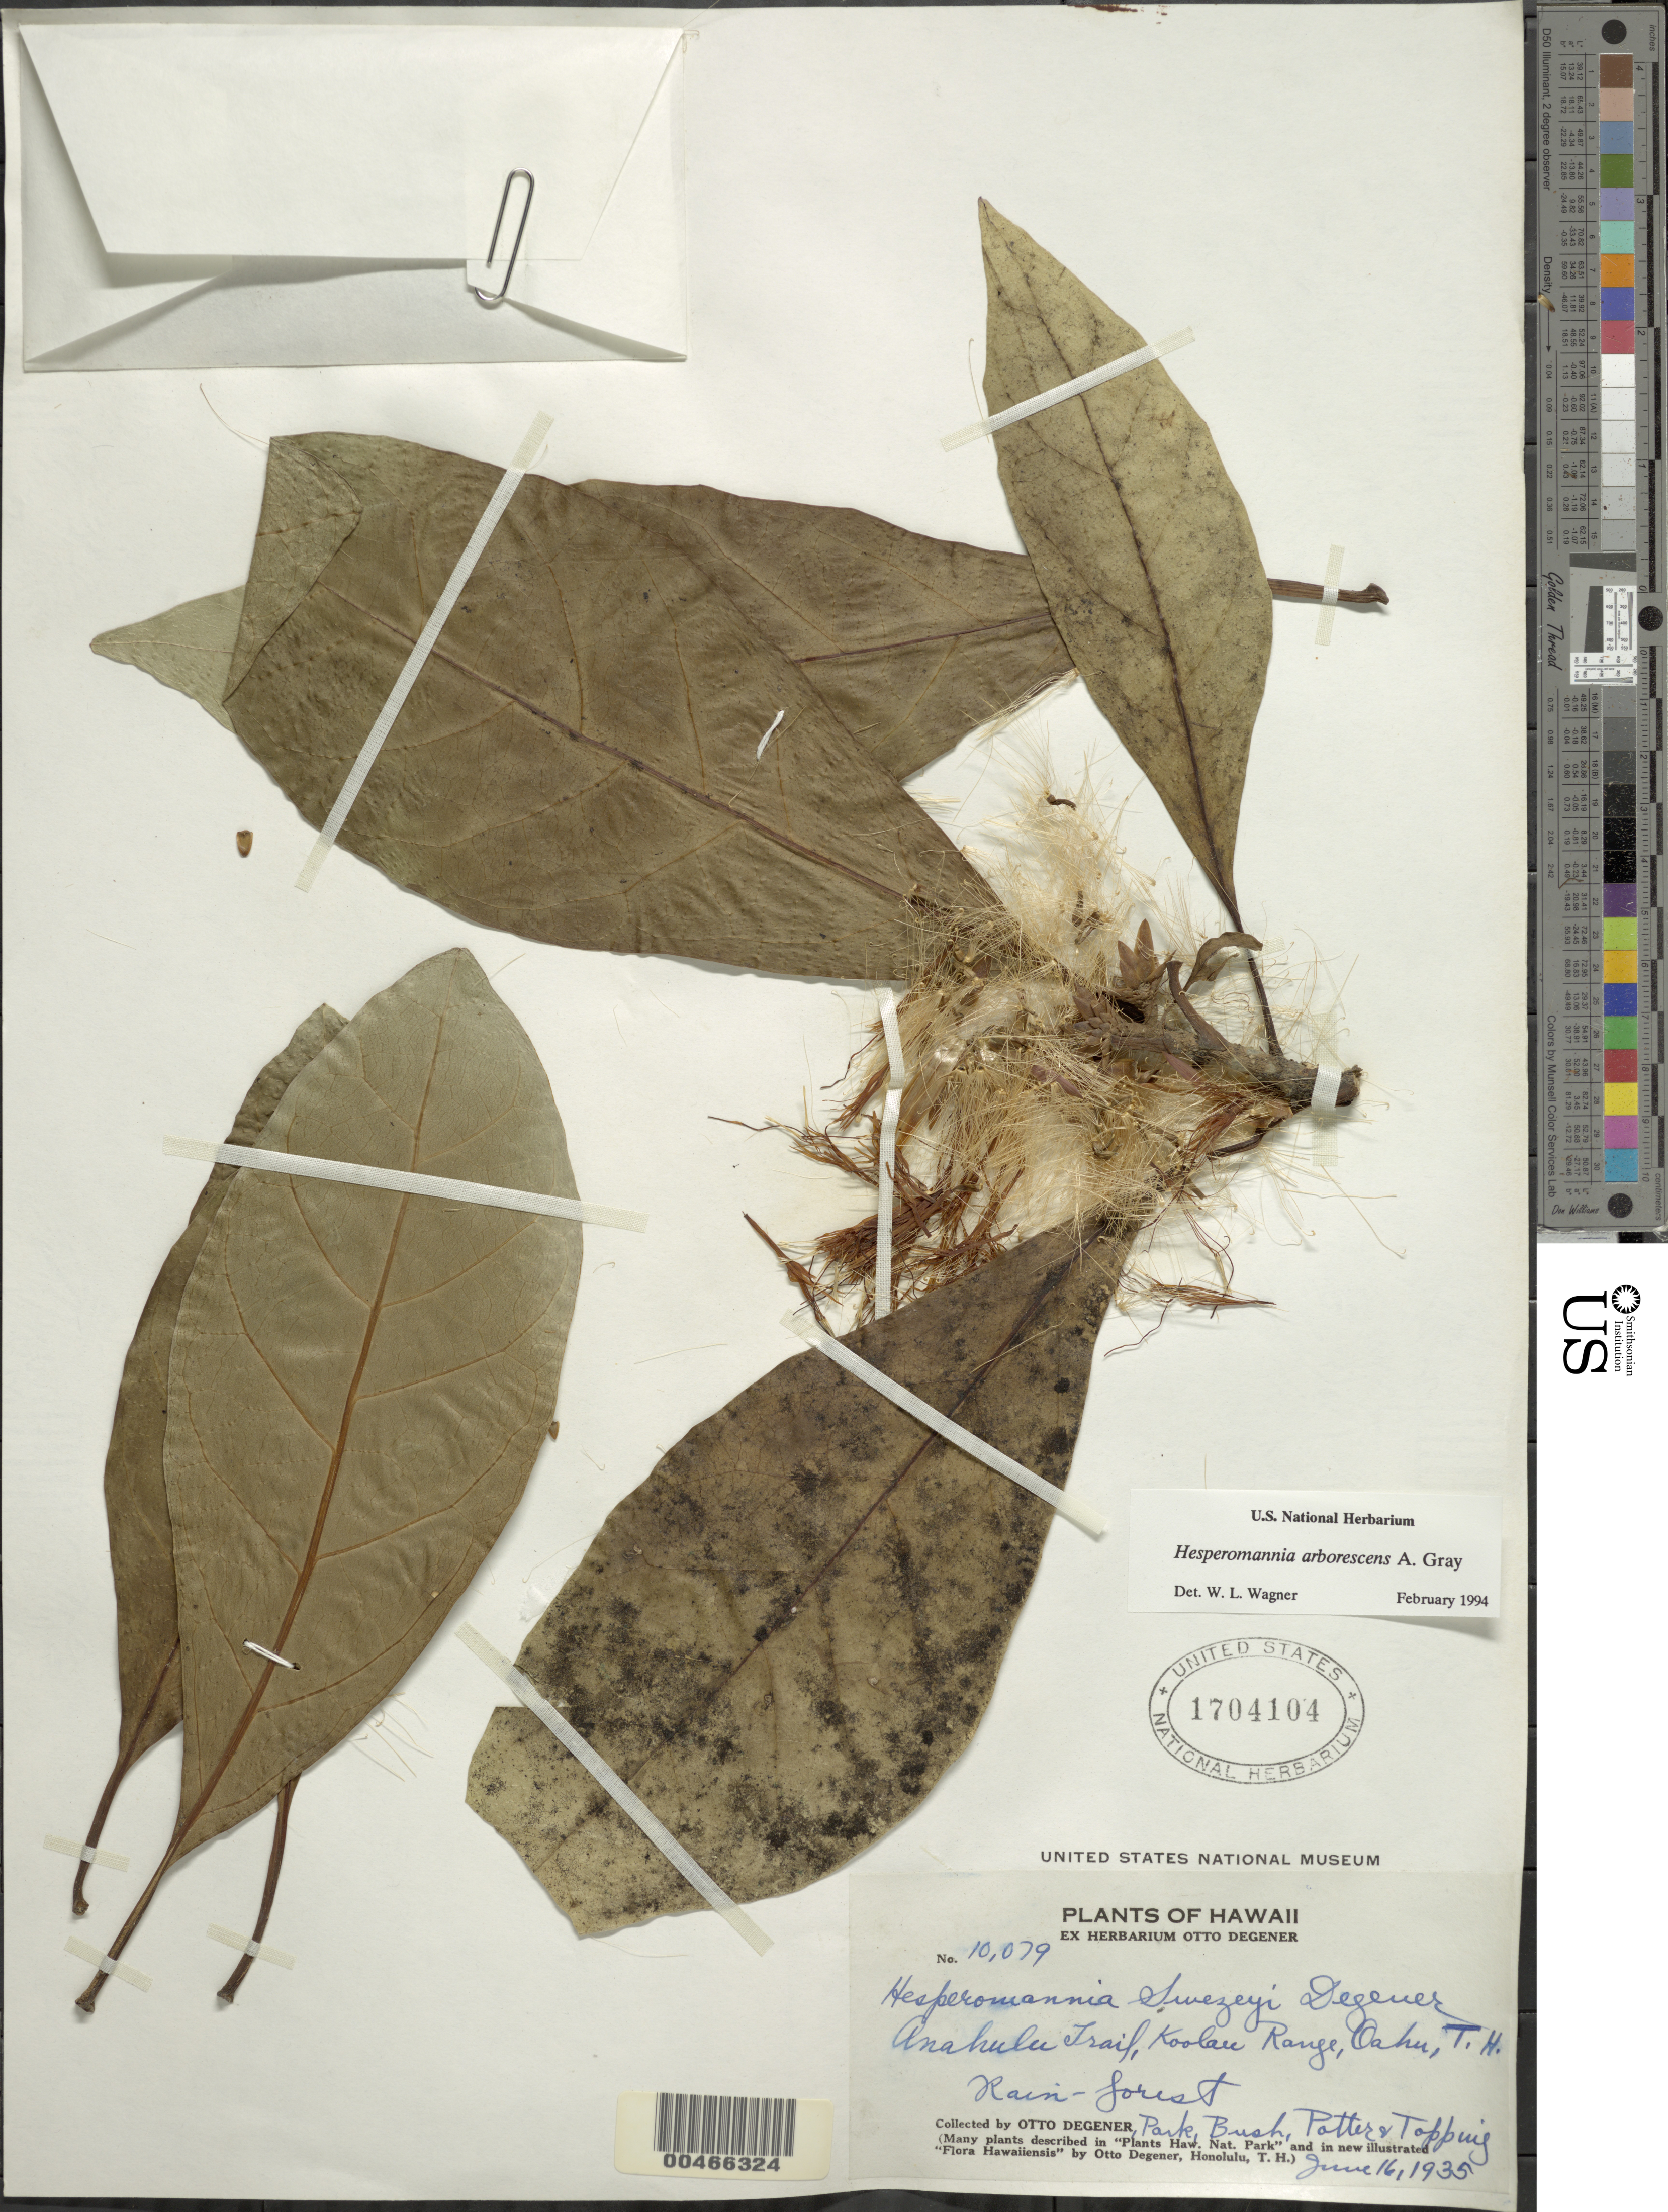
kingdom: Plantae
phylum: Tracheophyta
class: Magnoliopsida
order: Asterales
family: Asteraceae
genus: Hesperomannia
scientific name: Hesperomannia swezeyi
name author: O. Deg.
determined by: Wagner, W. L., (BOT), Smithsonian Institution - National Museum of Natural History (UNITED STATES)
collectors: O. Degener, Park, B. F. Bush, Potter & D. L. Topping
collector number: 10079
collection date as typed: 16 Jun 1935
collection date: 1935-06-16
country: United States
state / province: Hawaii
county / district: Honolulu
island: Oahu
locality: Anahulu Trail, Koolau Range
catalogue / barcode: US 1704104